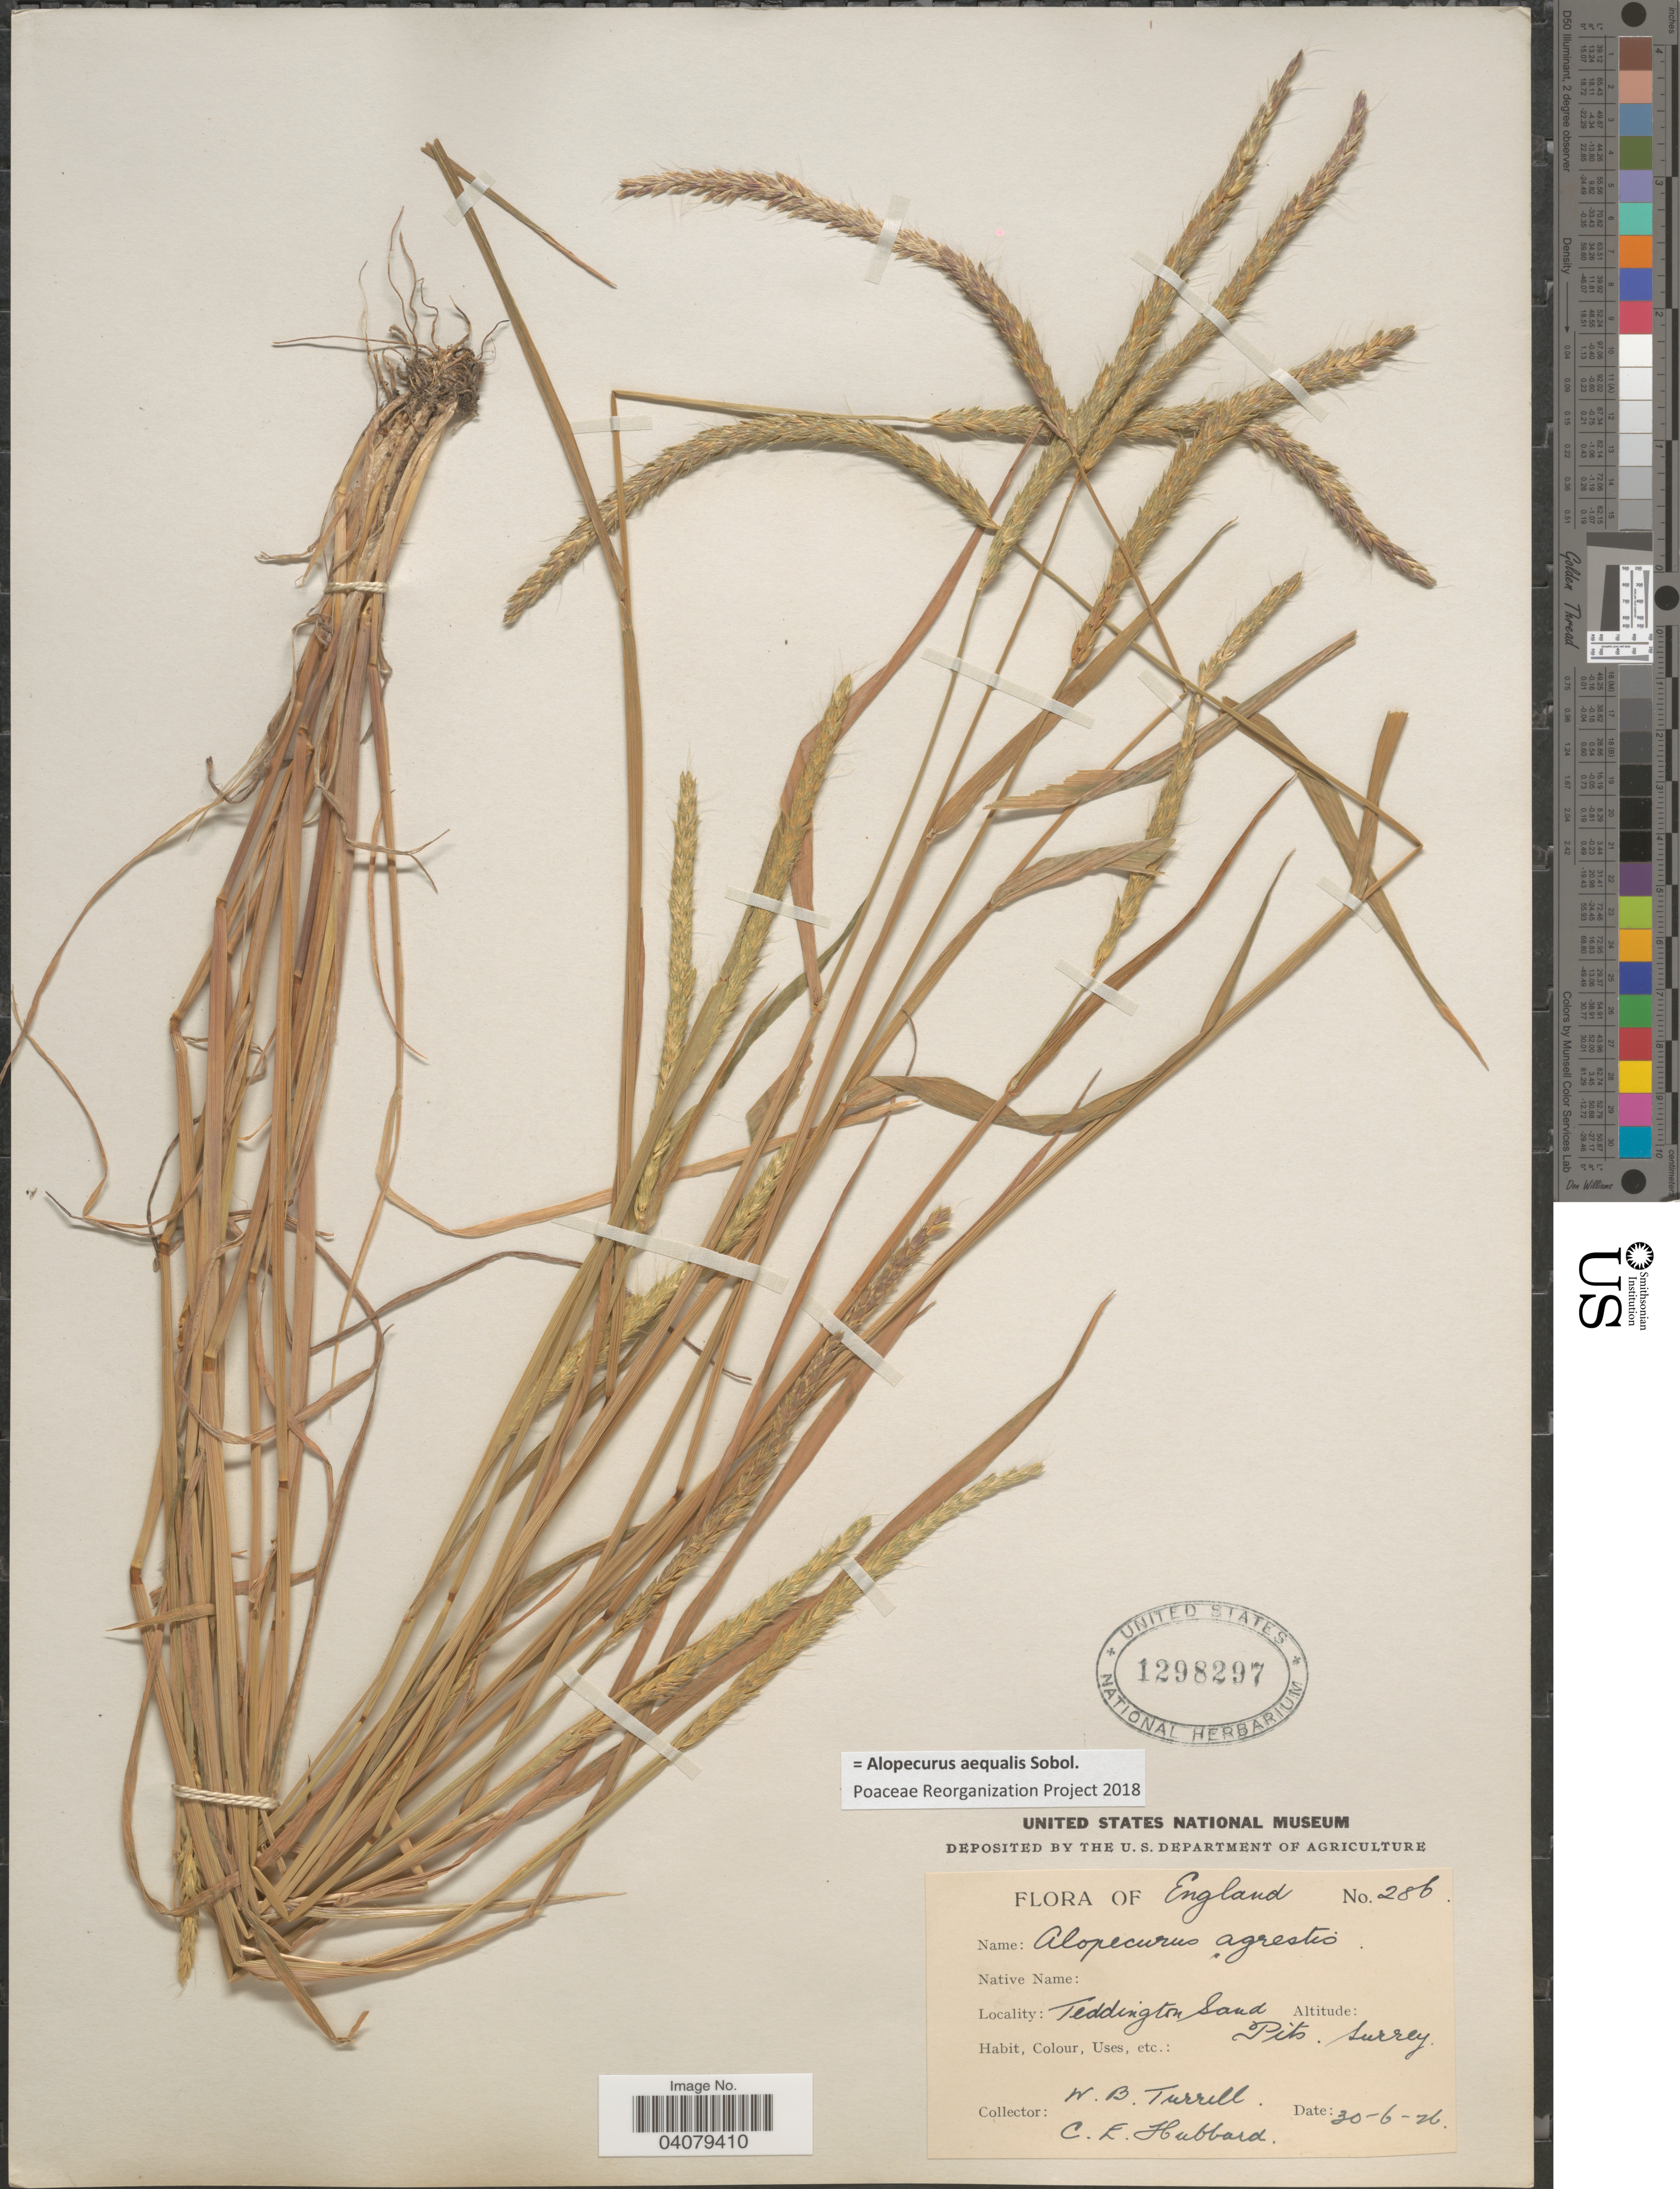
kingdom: Plantae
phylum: Tracheophyta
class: Liliopsida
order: Poales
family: Poaceae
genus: Alopecurus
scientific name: Alopecurus arundinaceus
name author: Poir.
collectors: W. B. Turrill & C. E. Hubbard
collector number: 286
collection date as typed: Transcribed d/m/y: 30/6/26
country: United Kingdom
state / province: England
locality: Teddington Sand Pts. Surrey.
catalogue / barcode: US 1298297